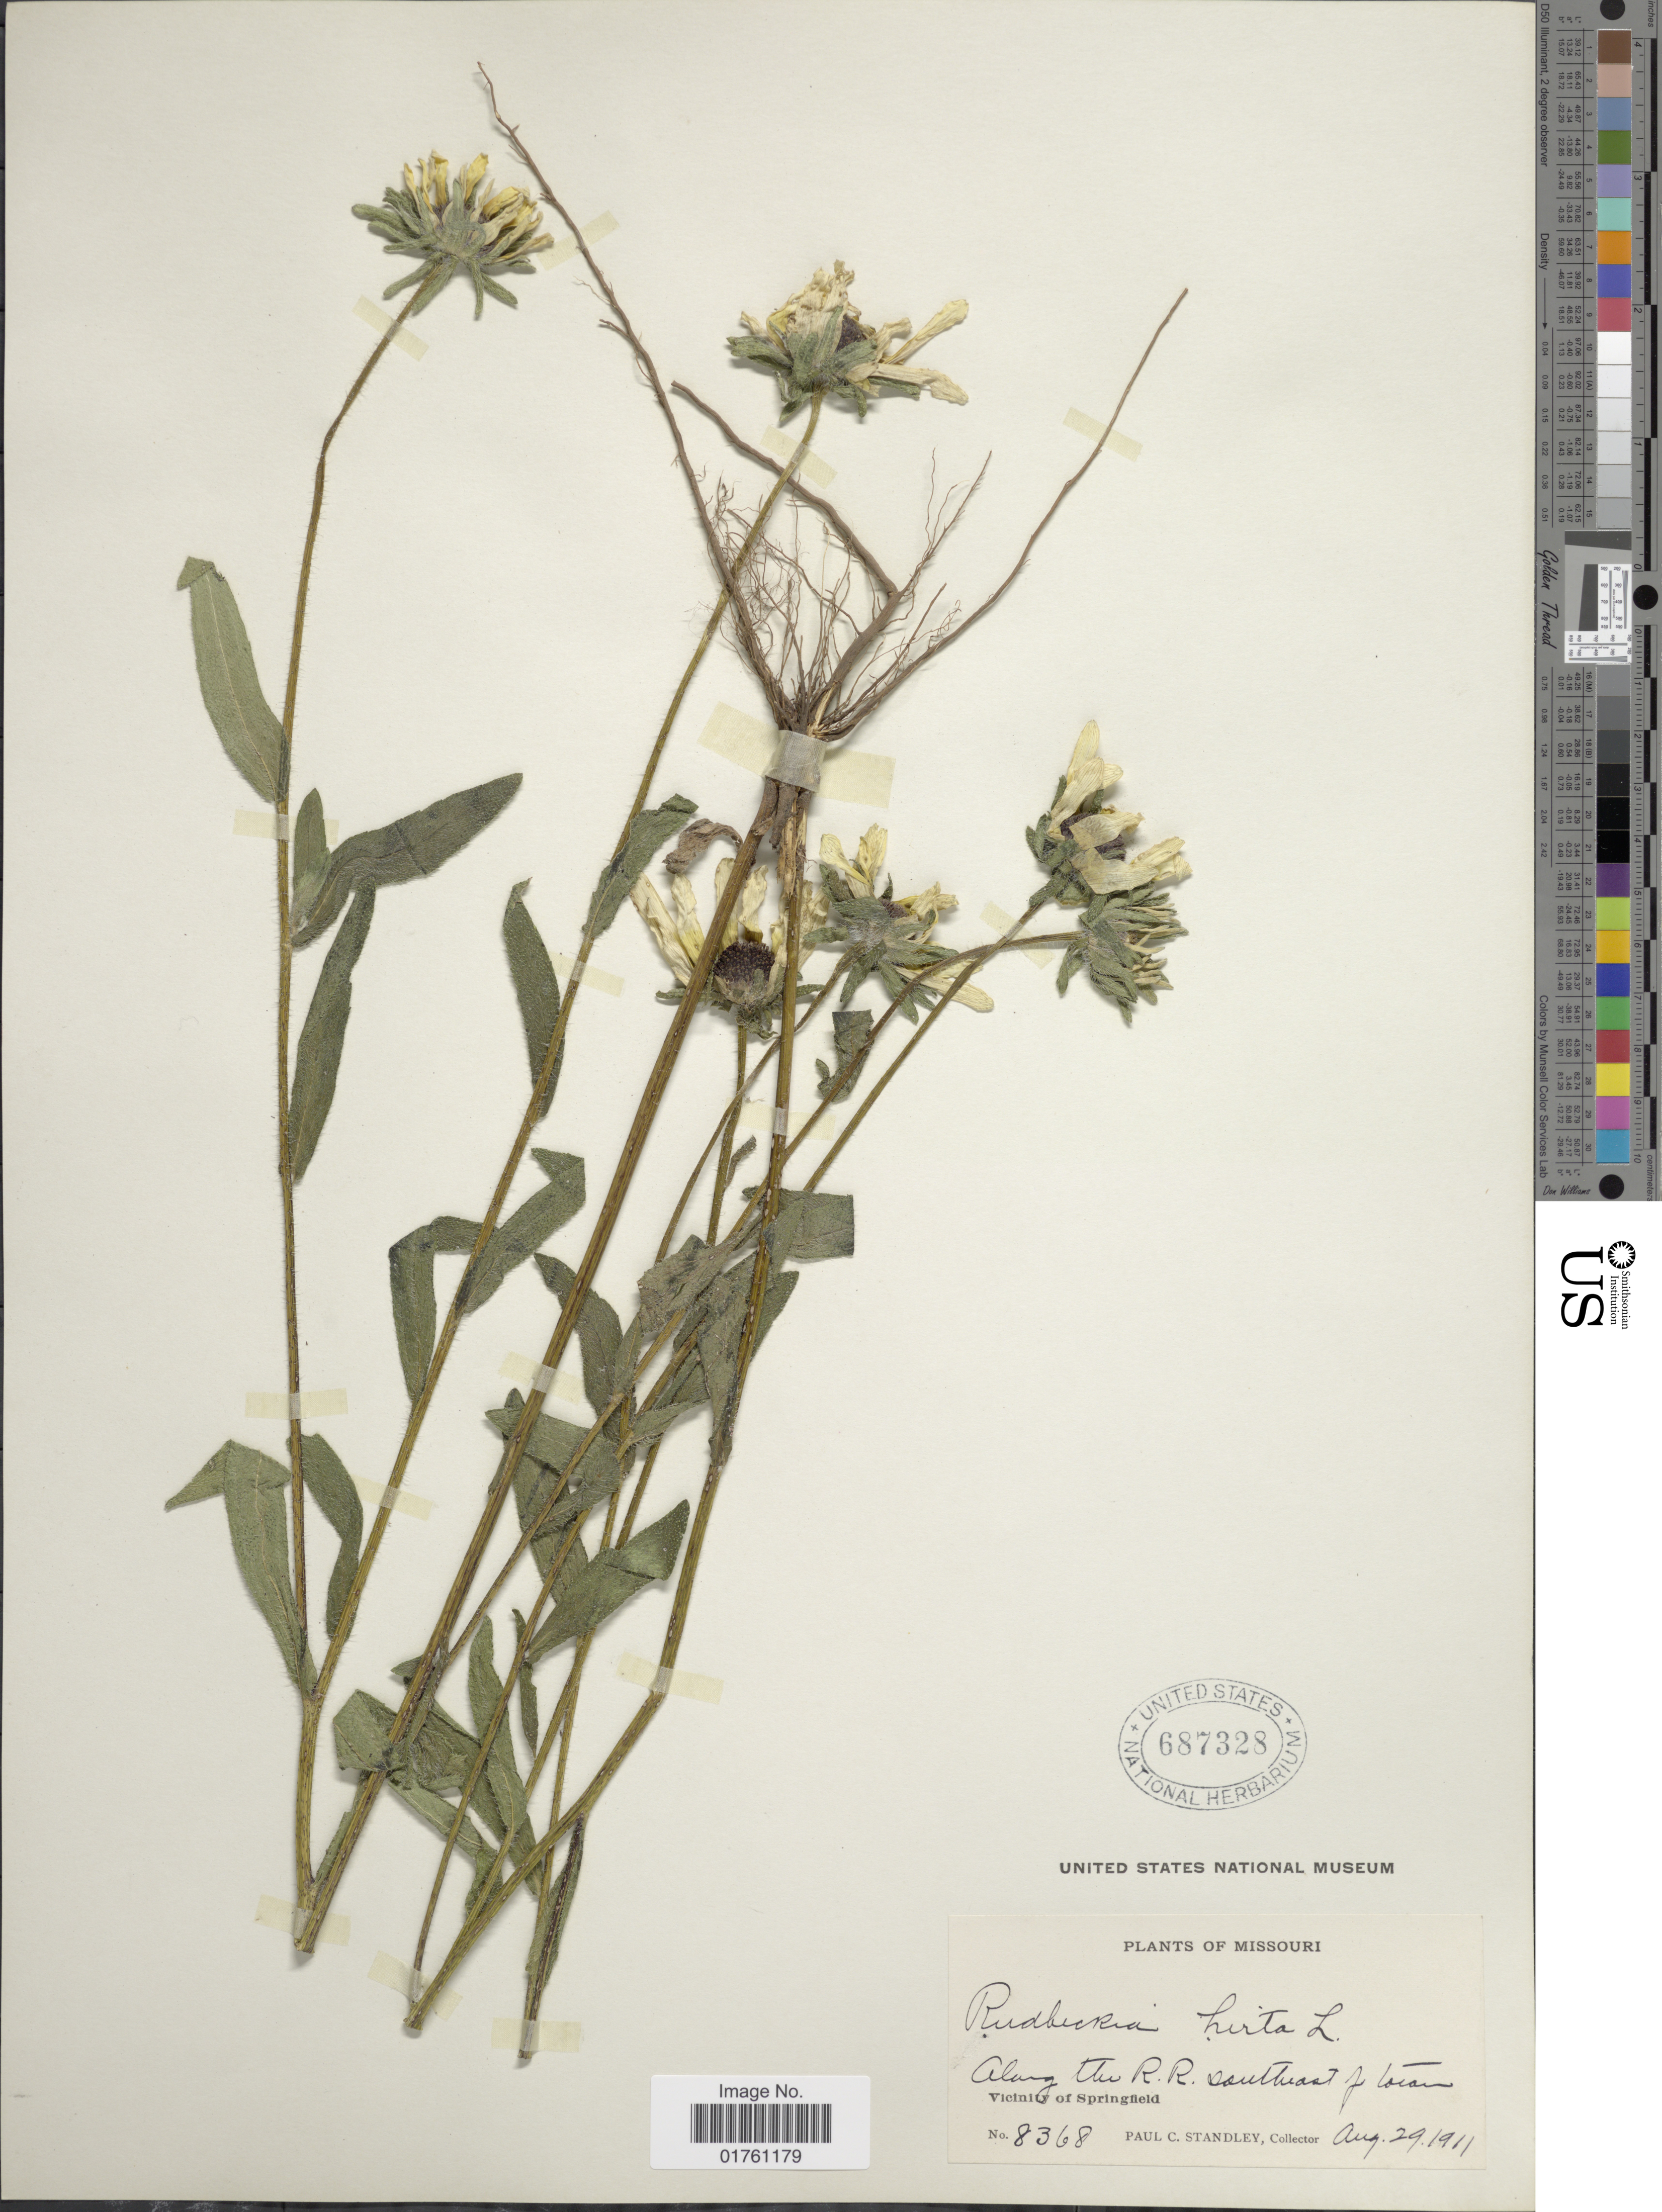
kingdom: Plantae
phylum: Tracheophyta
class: Magnoliopsida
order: Asterales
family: Asteraceae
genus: Rudbeckia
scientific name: Rudbeckia hirta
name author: L.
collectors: P. C. Standley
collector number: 8368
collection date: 1911-08-29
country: United States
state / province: Missouri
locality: Along the R. R. southeast of Tocan, Vicinity of Springfield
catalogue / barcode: US 67328